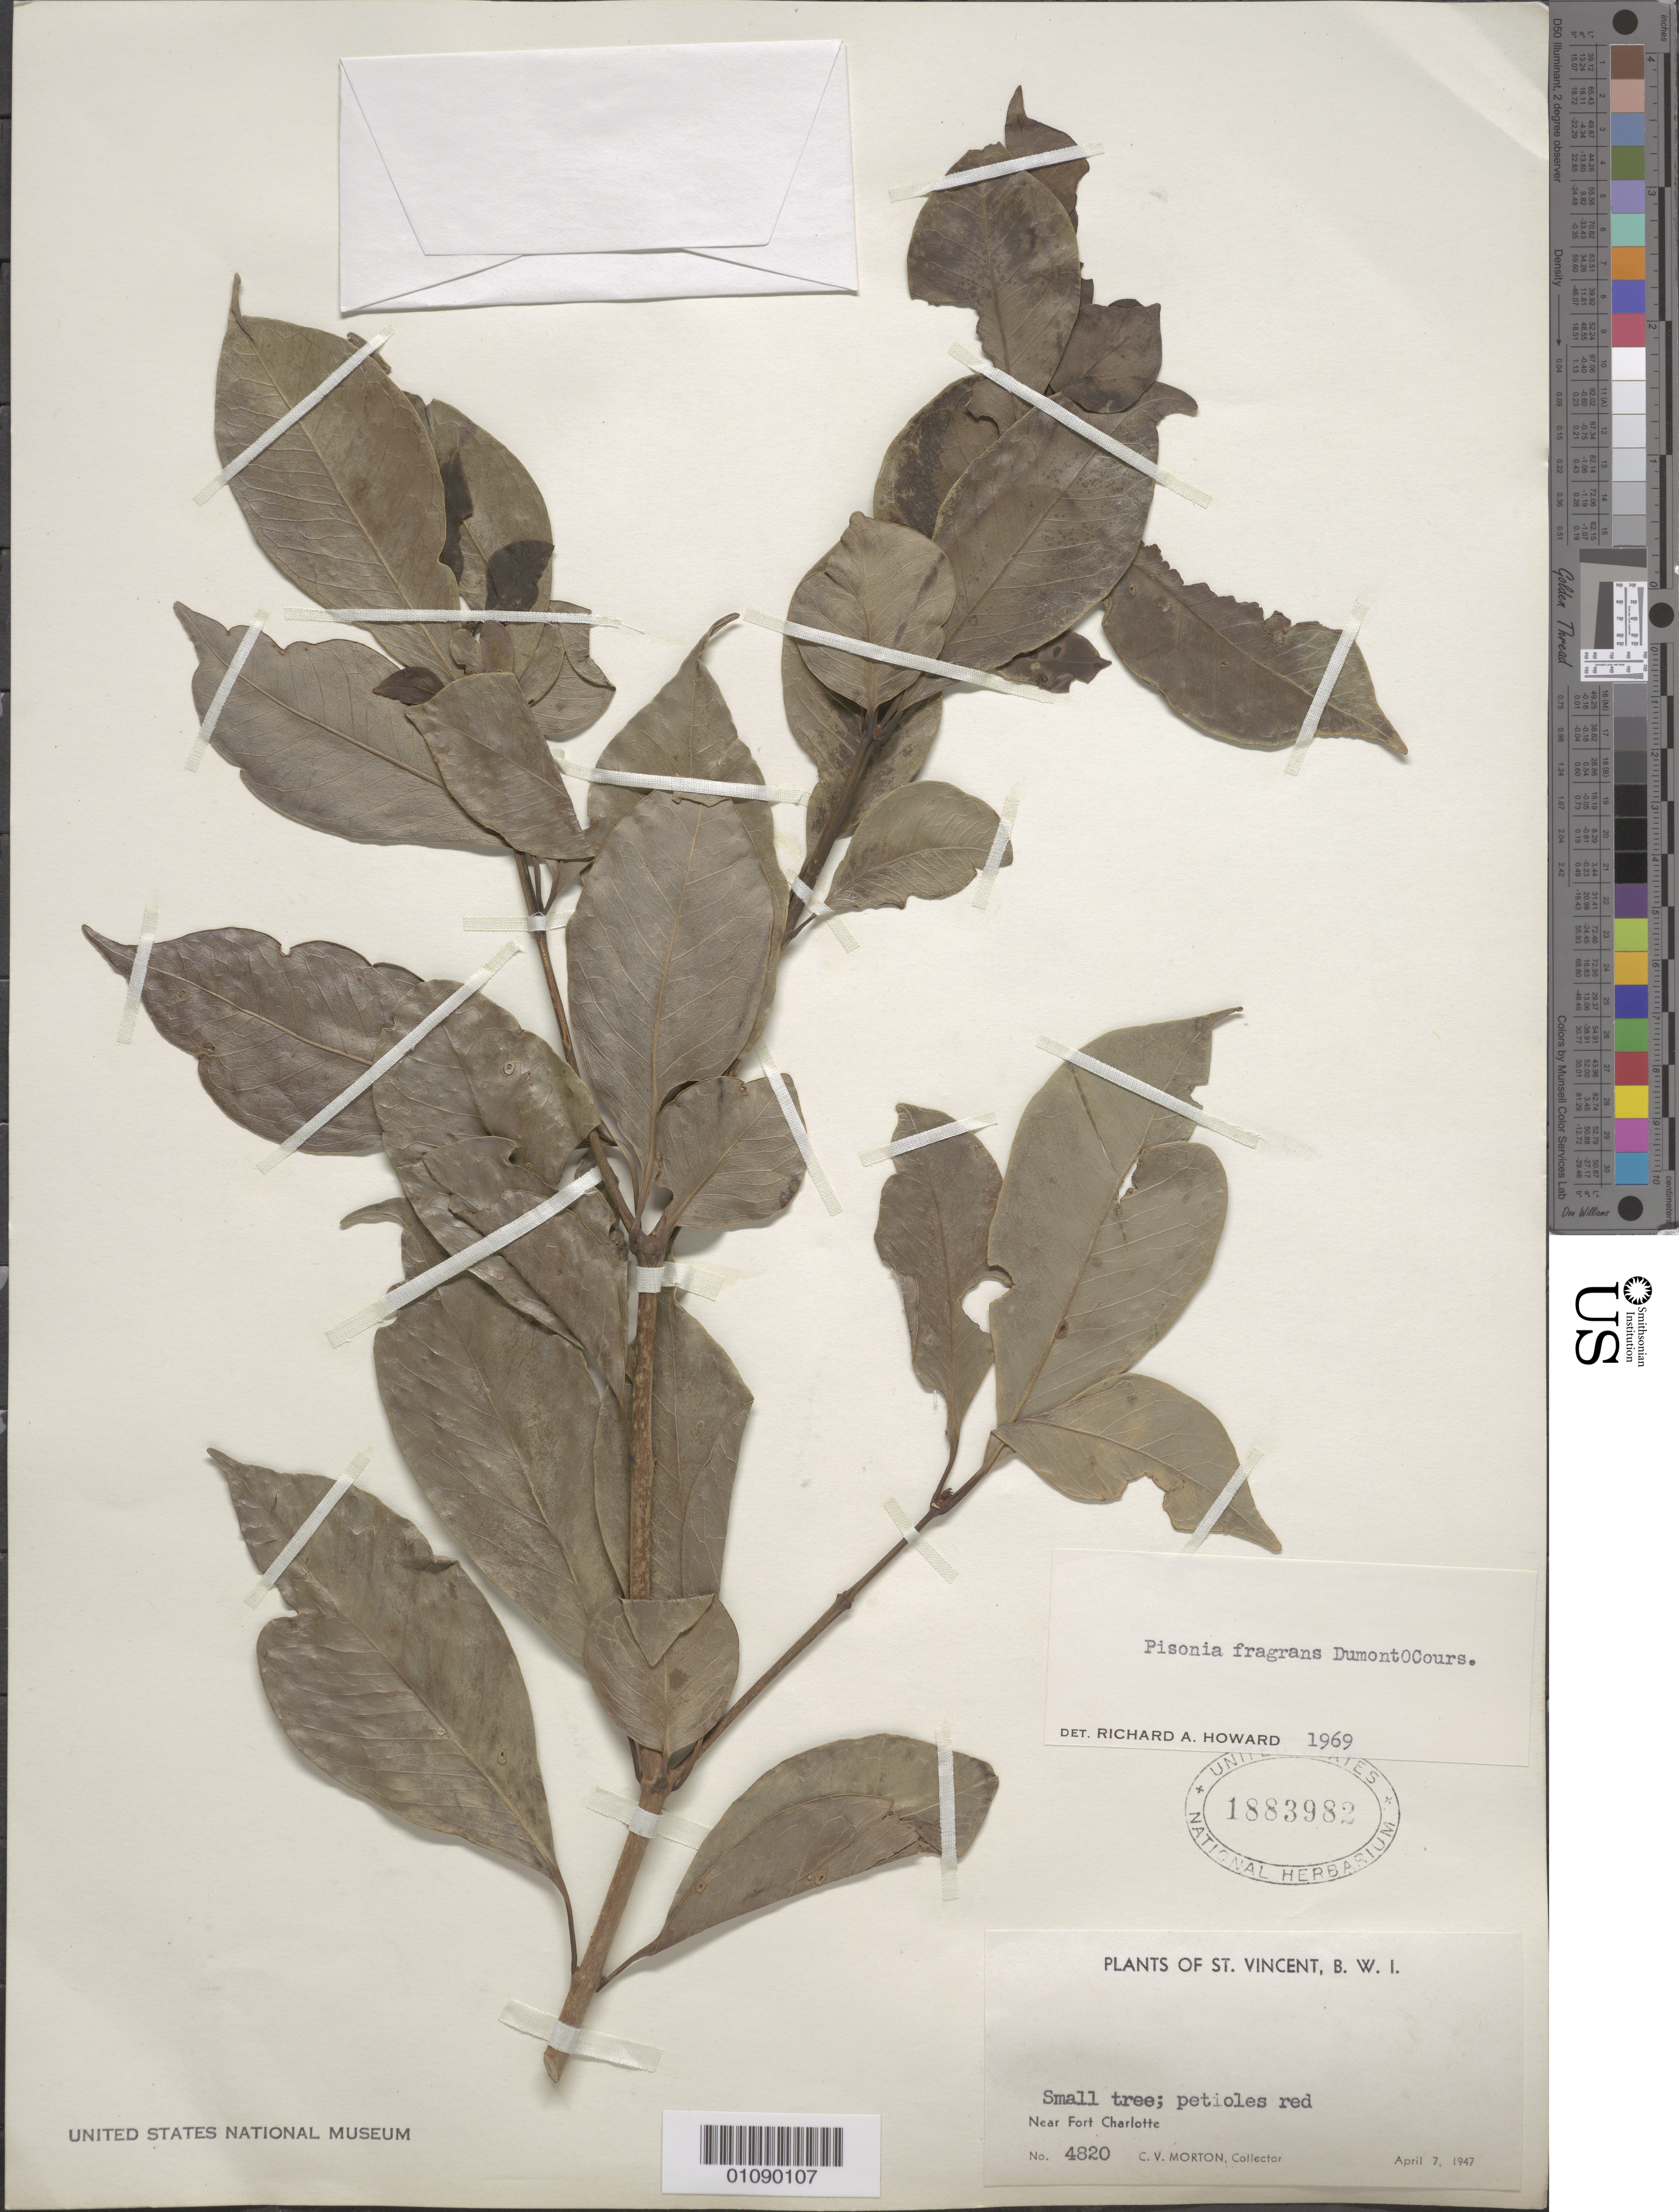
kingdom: Plantae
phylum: Tracheophyta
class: Magnoliopsida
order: Caryophyllales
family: Nyctaginaceae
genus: Guapira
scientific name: Guapira fragrans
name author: (Dum. Cours.) Little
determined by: Strong, Mark T., (BOT), Smithsonian Institution - National Museum of Natural History (UNITED STATES)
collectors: C. V. Morton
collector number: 4820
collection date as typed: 07 Apr 1947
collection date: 1947-04-07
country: St. Vincent - Grenadines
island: St. Vincent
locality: Near Fort Charlotte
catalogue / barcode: US 1883982